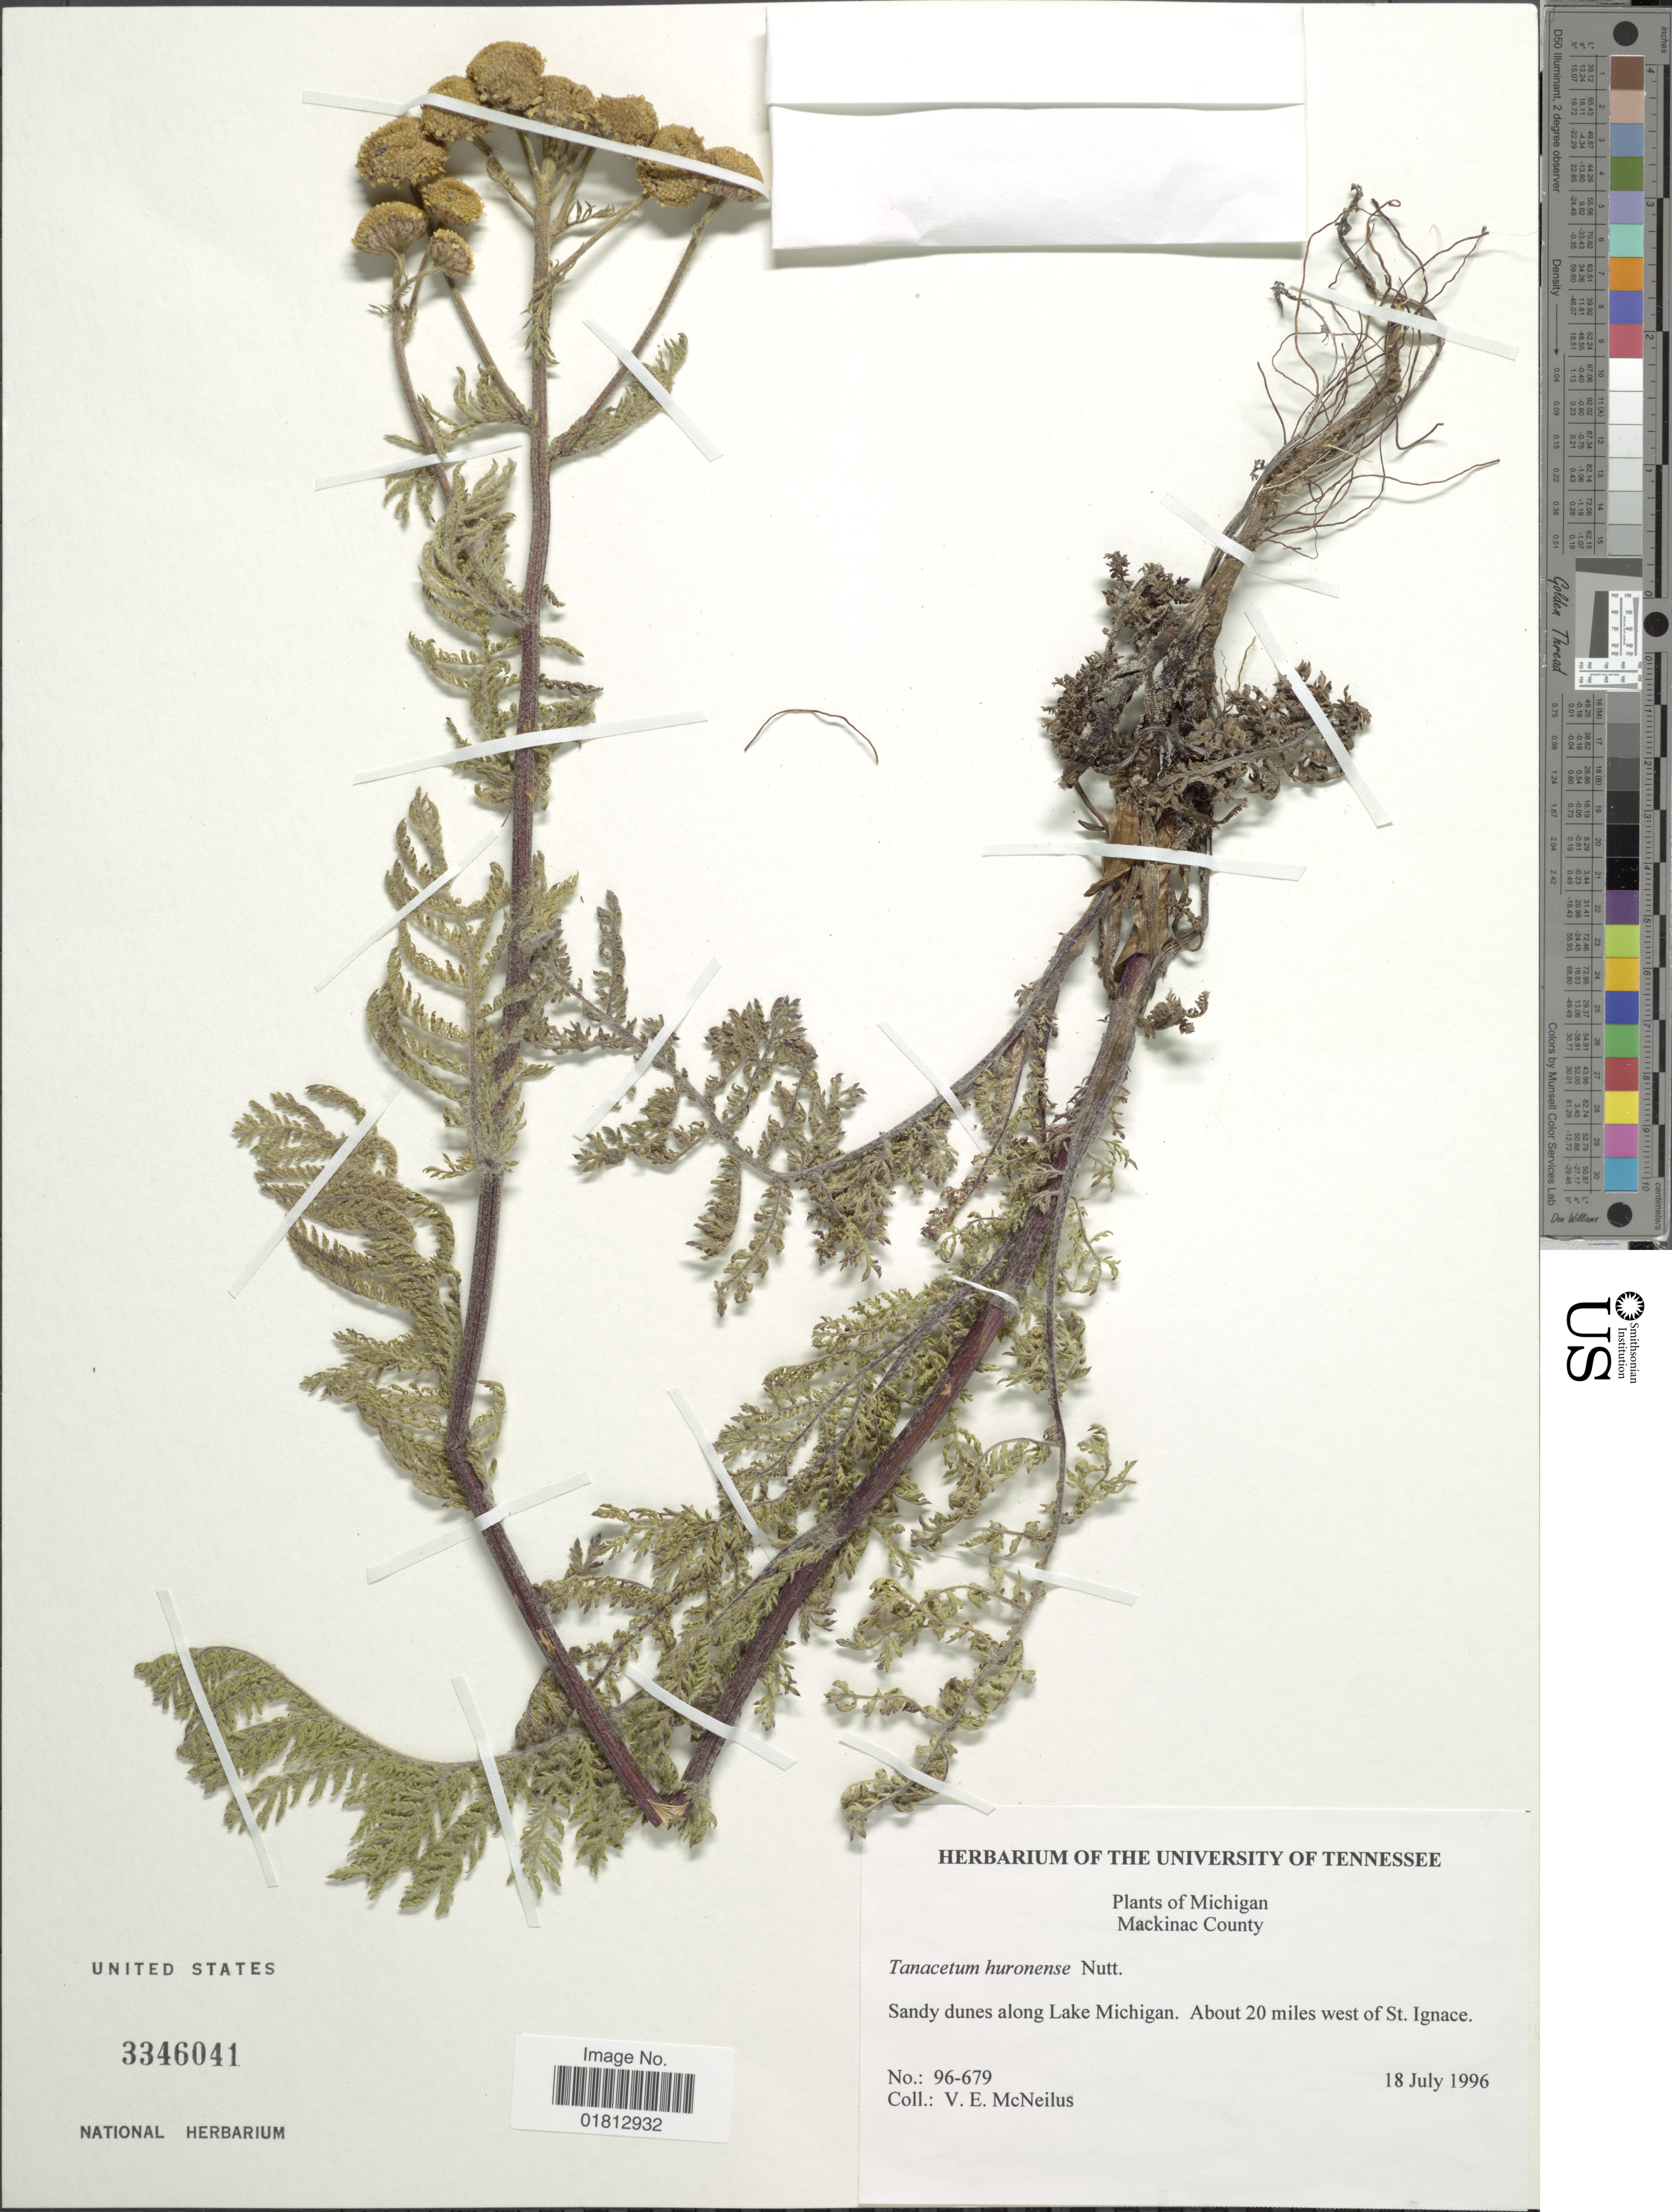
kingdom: Plantae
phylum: Tracheophyta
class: Magnoliopsida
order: Asterales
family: Asteraceae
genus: Tanacetum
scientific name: Tanacetum huronense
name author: Nutt.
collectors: V. Mcneilus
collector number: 96-679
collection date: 1996-07-18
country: United States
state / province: Michigan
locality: Mackinac County, along Lake Michigan, about 20 miles west of St. Ignace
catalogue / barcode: US 3346041